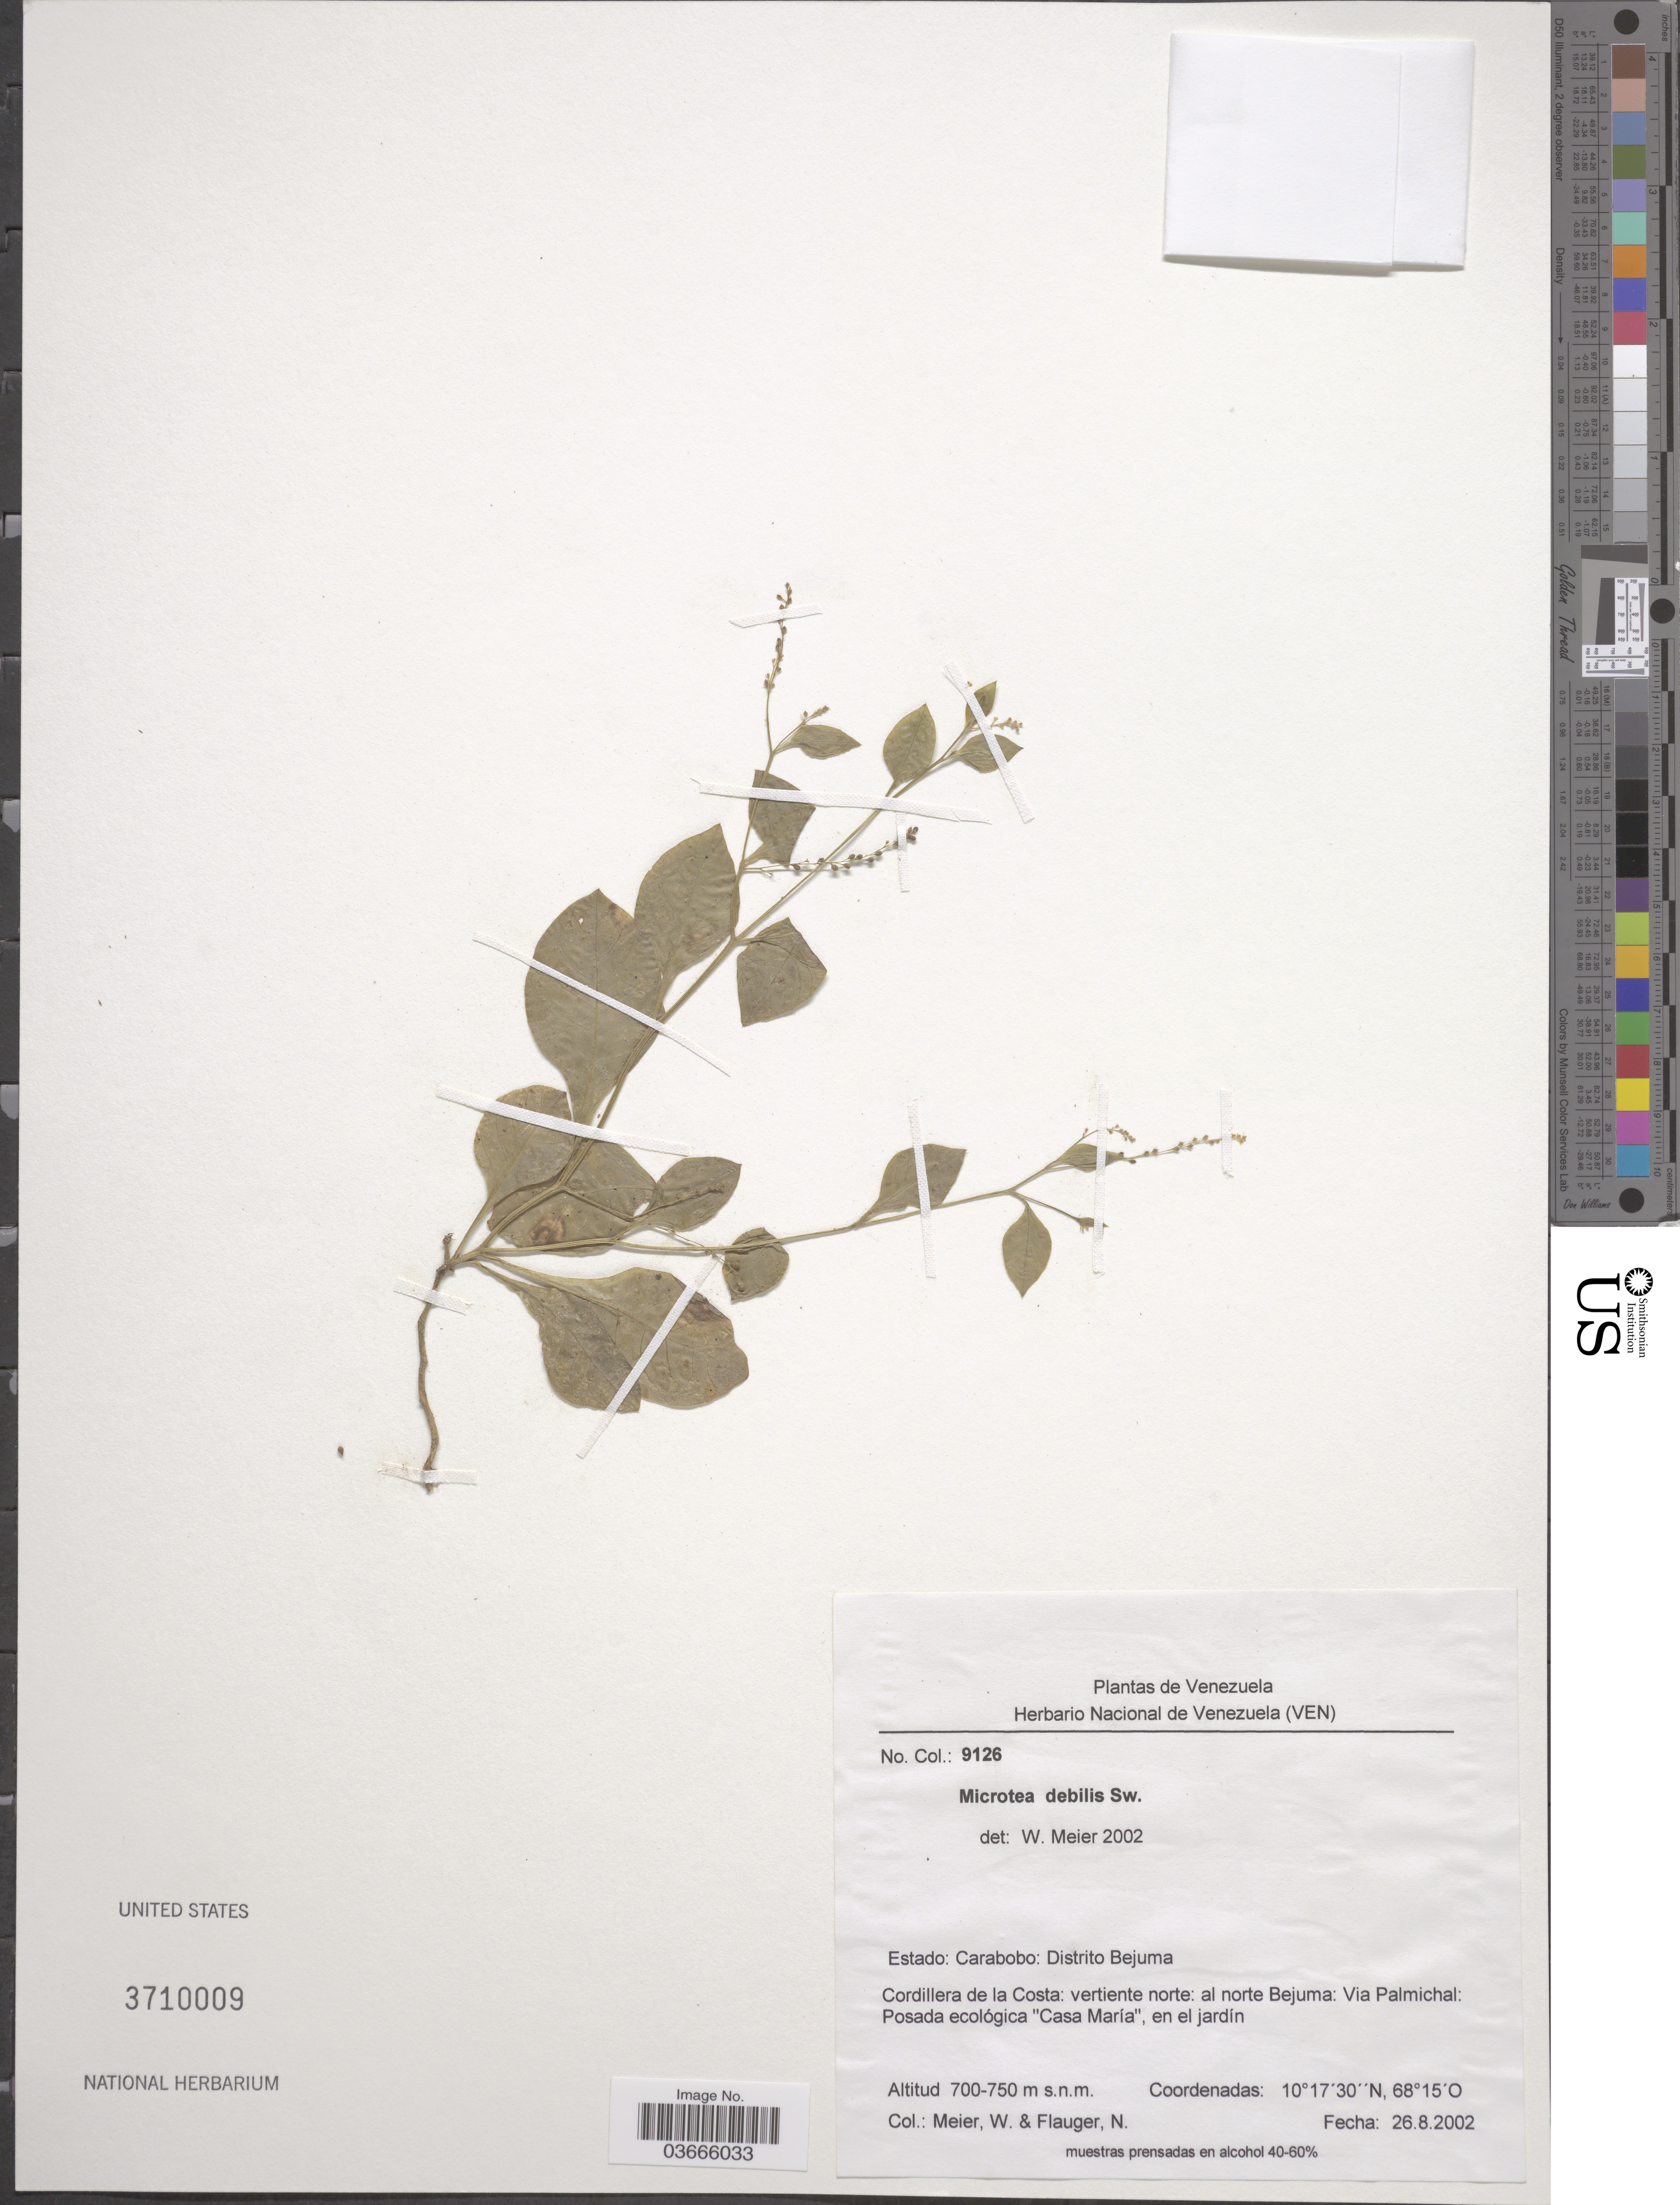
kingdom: Plantae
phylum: Tracheophyta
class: Magnoliopsida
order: Caryophyllales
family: Microteaceae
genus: Microtea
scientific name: Microtea debilis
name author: Sw.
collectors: W. Meier & N. Flauger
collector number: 9126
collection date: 2002-08-26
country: Venezuela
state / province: Carabobo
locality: Distrito Bejuma. Cordillera de la Costa: vertiente norte: al norte Bejuma: Via Palmichal: Posada ecológica "Casa María", en el jardín.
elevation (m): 700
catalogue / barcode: US 3710009